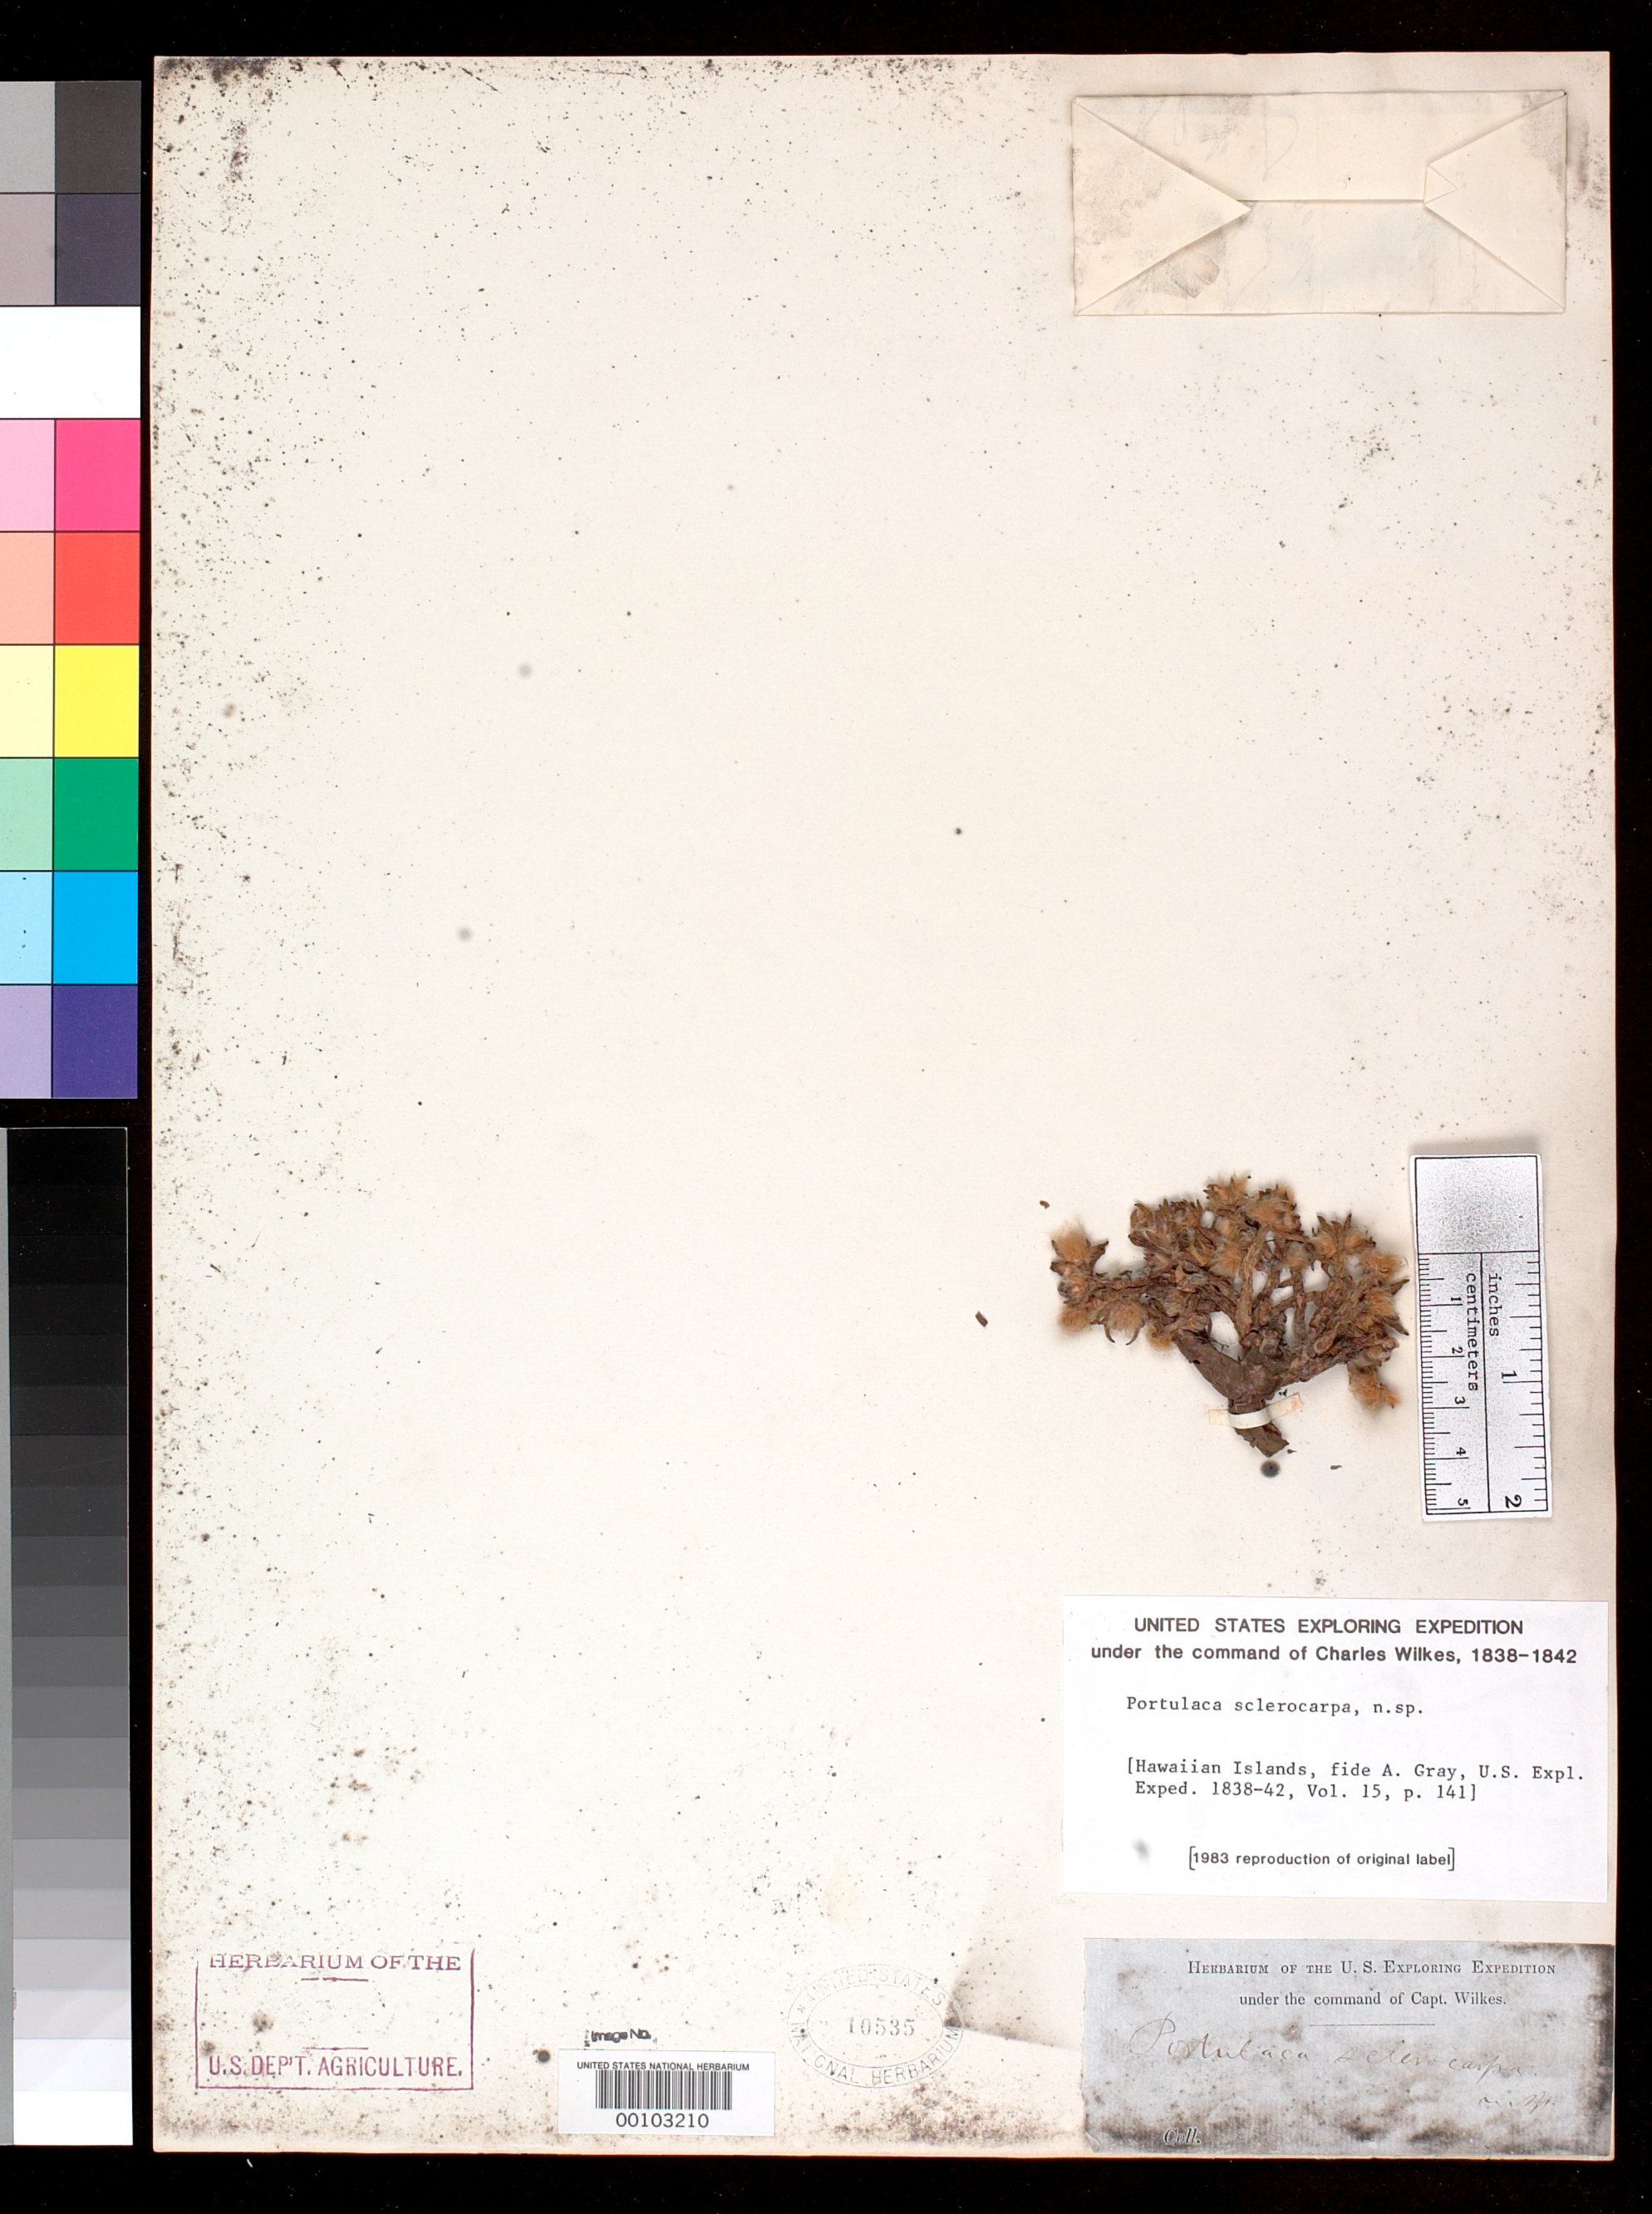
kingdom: Plantae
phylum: Tracheophyta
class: Magnoliopsida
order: Caryophyllales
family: Portulacaceae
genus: Portulaca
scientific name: Portulaca sclerocarpa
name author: A. Gray in Wilkes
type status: Syntype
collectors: Wilkes Explor. Exped.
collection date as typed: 1838 to -- --- 1842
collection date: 1838/1842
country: United States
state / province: Hawaii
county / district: Maui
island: Maui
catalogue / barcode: US 10535